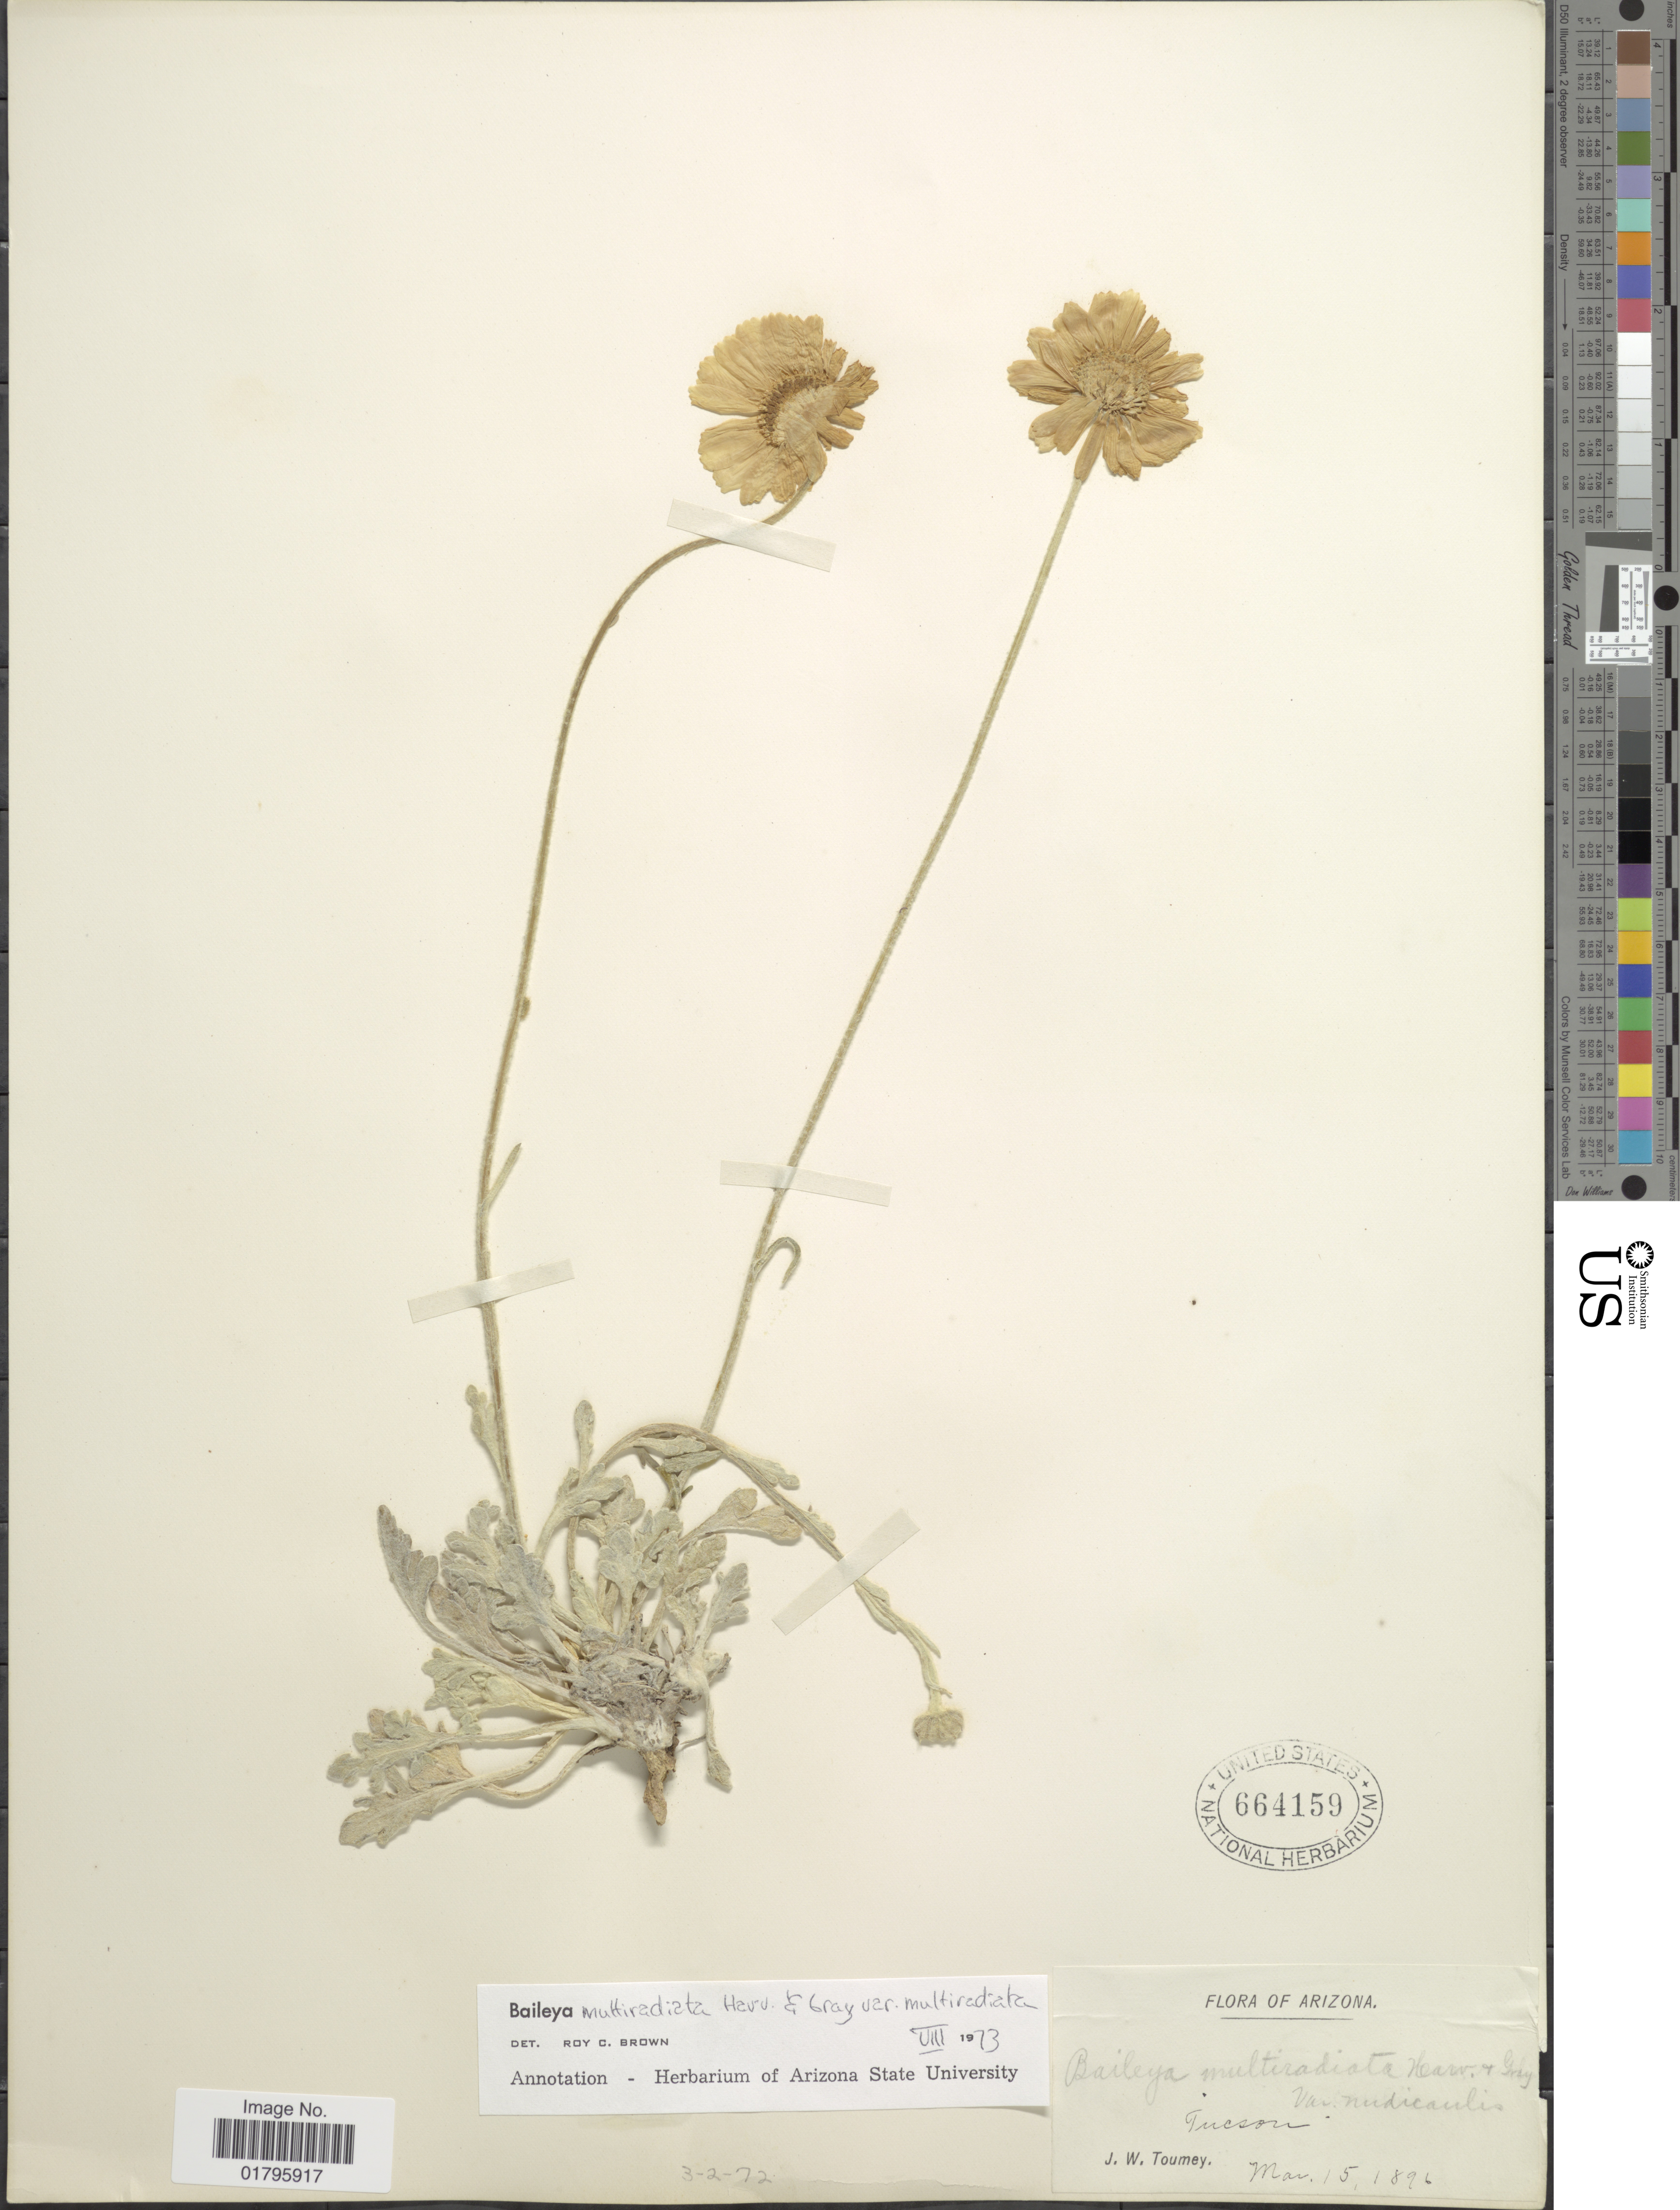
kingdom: Plantae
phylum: Tracheophyta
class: Magnoliopsida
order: Asterales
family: Asteraceae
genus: Baileya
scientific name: Baileya multiradiata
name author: Harv. & A. Gray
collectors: J. W. Toumey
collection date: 1896-03-15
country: United States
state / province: Arizona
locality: Arizona. Tucson.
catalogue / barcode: US 664159